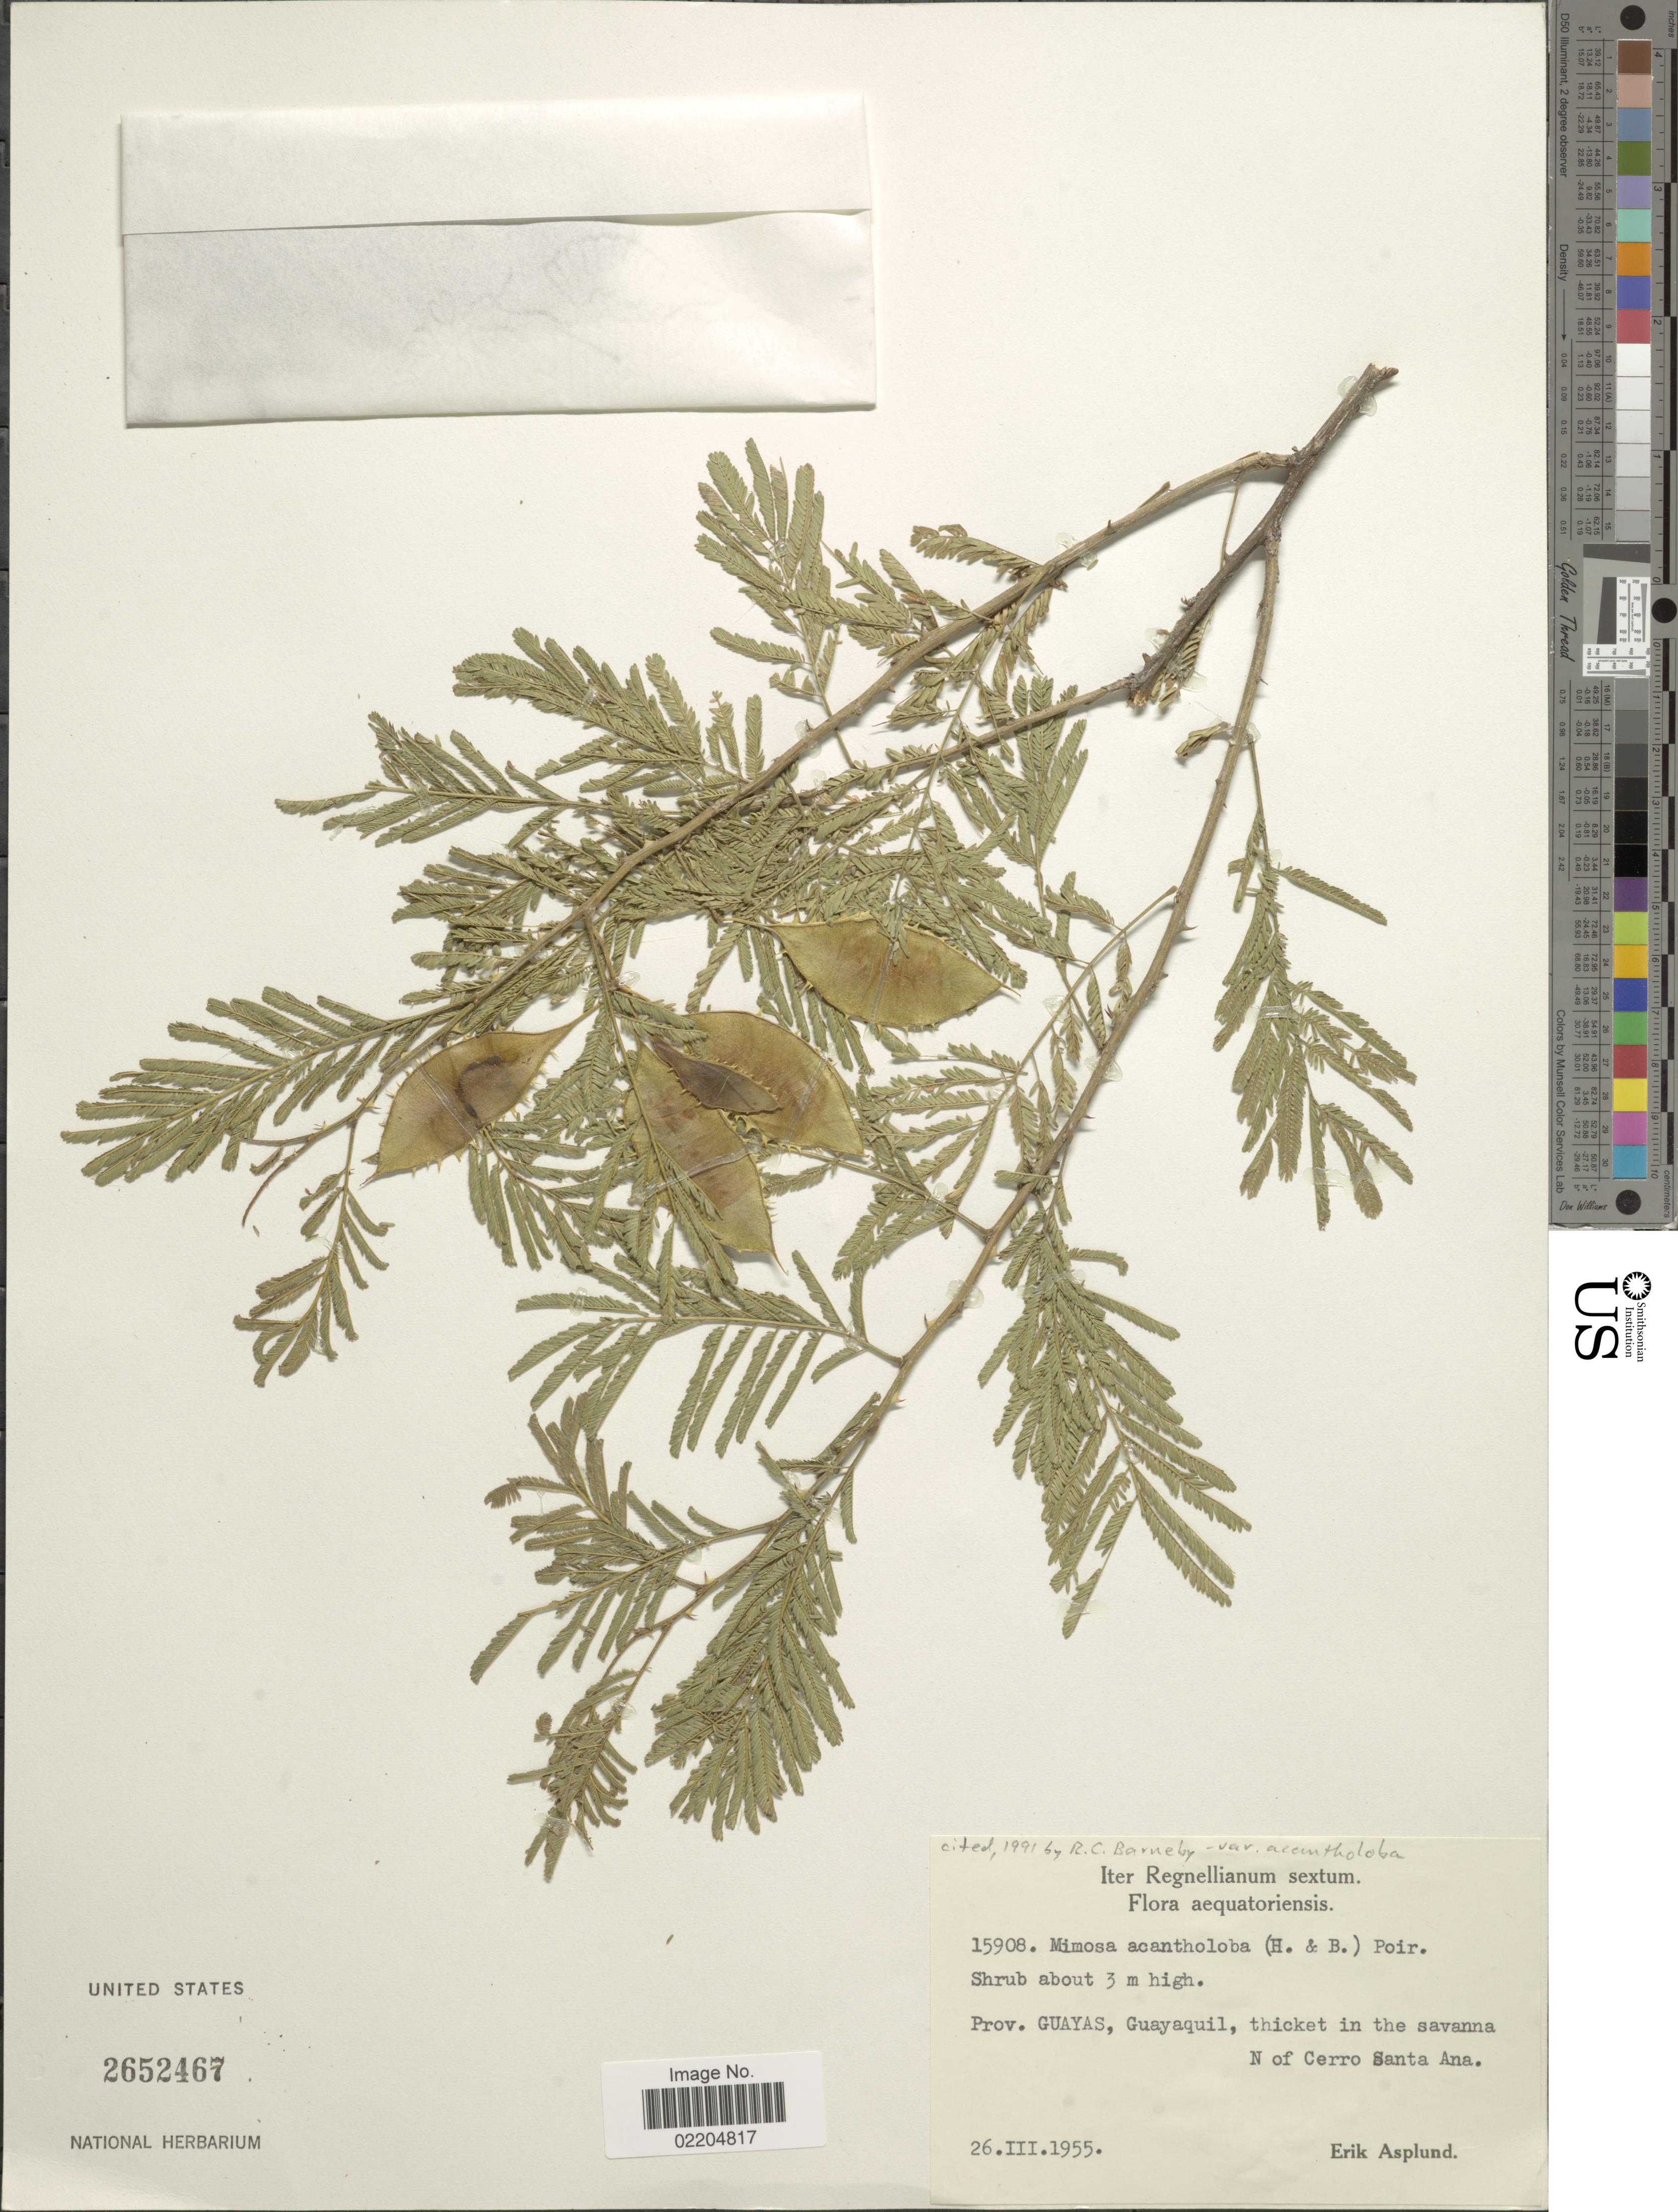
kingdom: Plantae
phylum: Tracheophyta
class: Magnoliopsida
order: Fabales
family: Fabaceae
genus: Mimosa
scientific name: Mimosa acantholoba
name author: (Willd.) Poir.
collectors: E. Asplund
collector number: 15908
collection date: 1955-03-26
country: Ecuador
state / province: Guayas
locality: Prov. Guayas, Guayaquil, thickets in the savanna N of Cerro Santa Ana.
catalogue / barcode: US 2652467